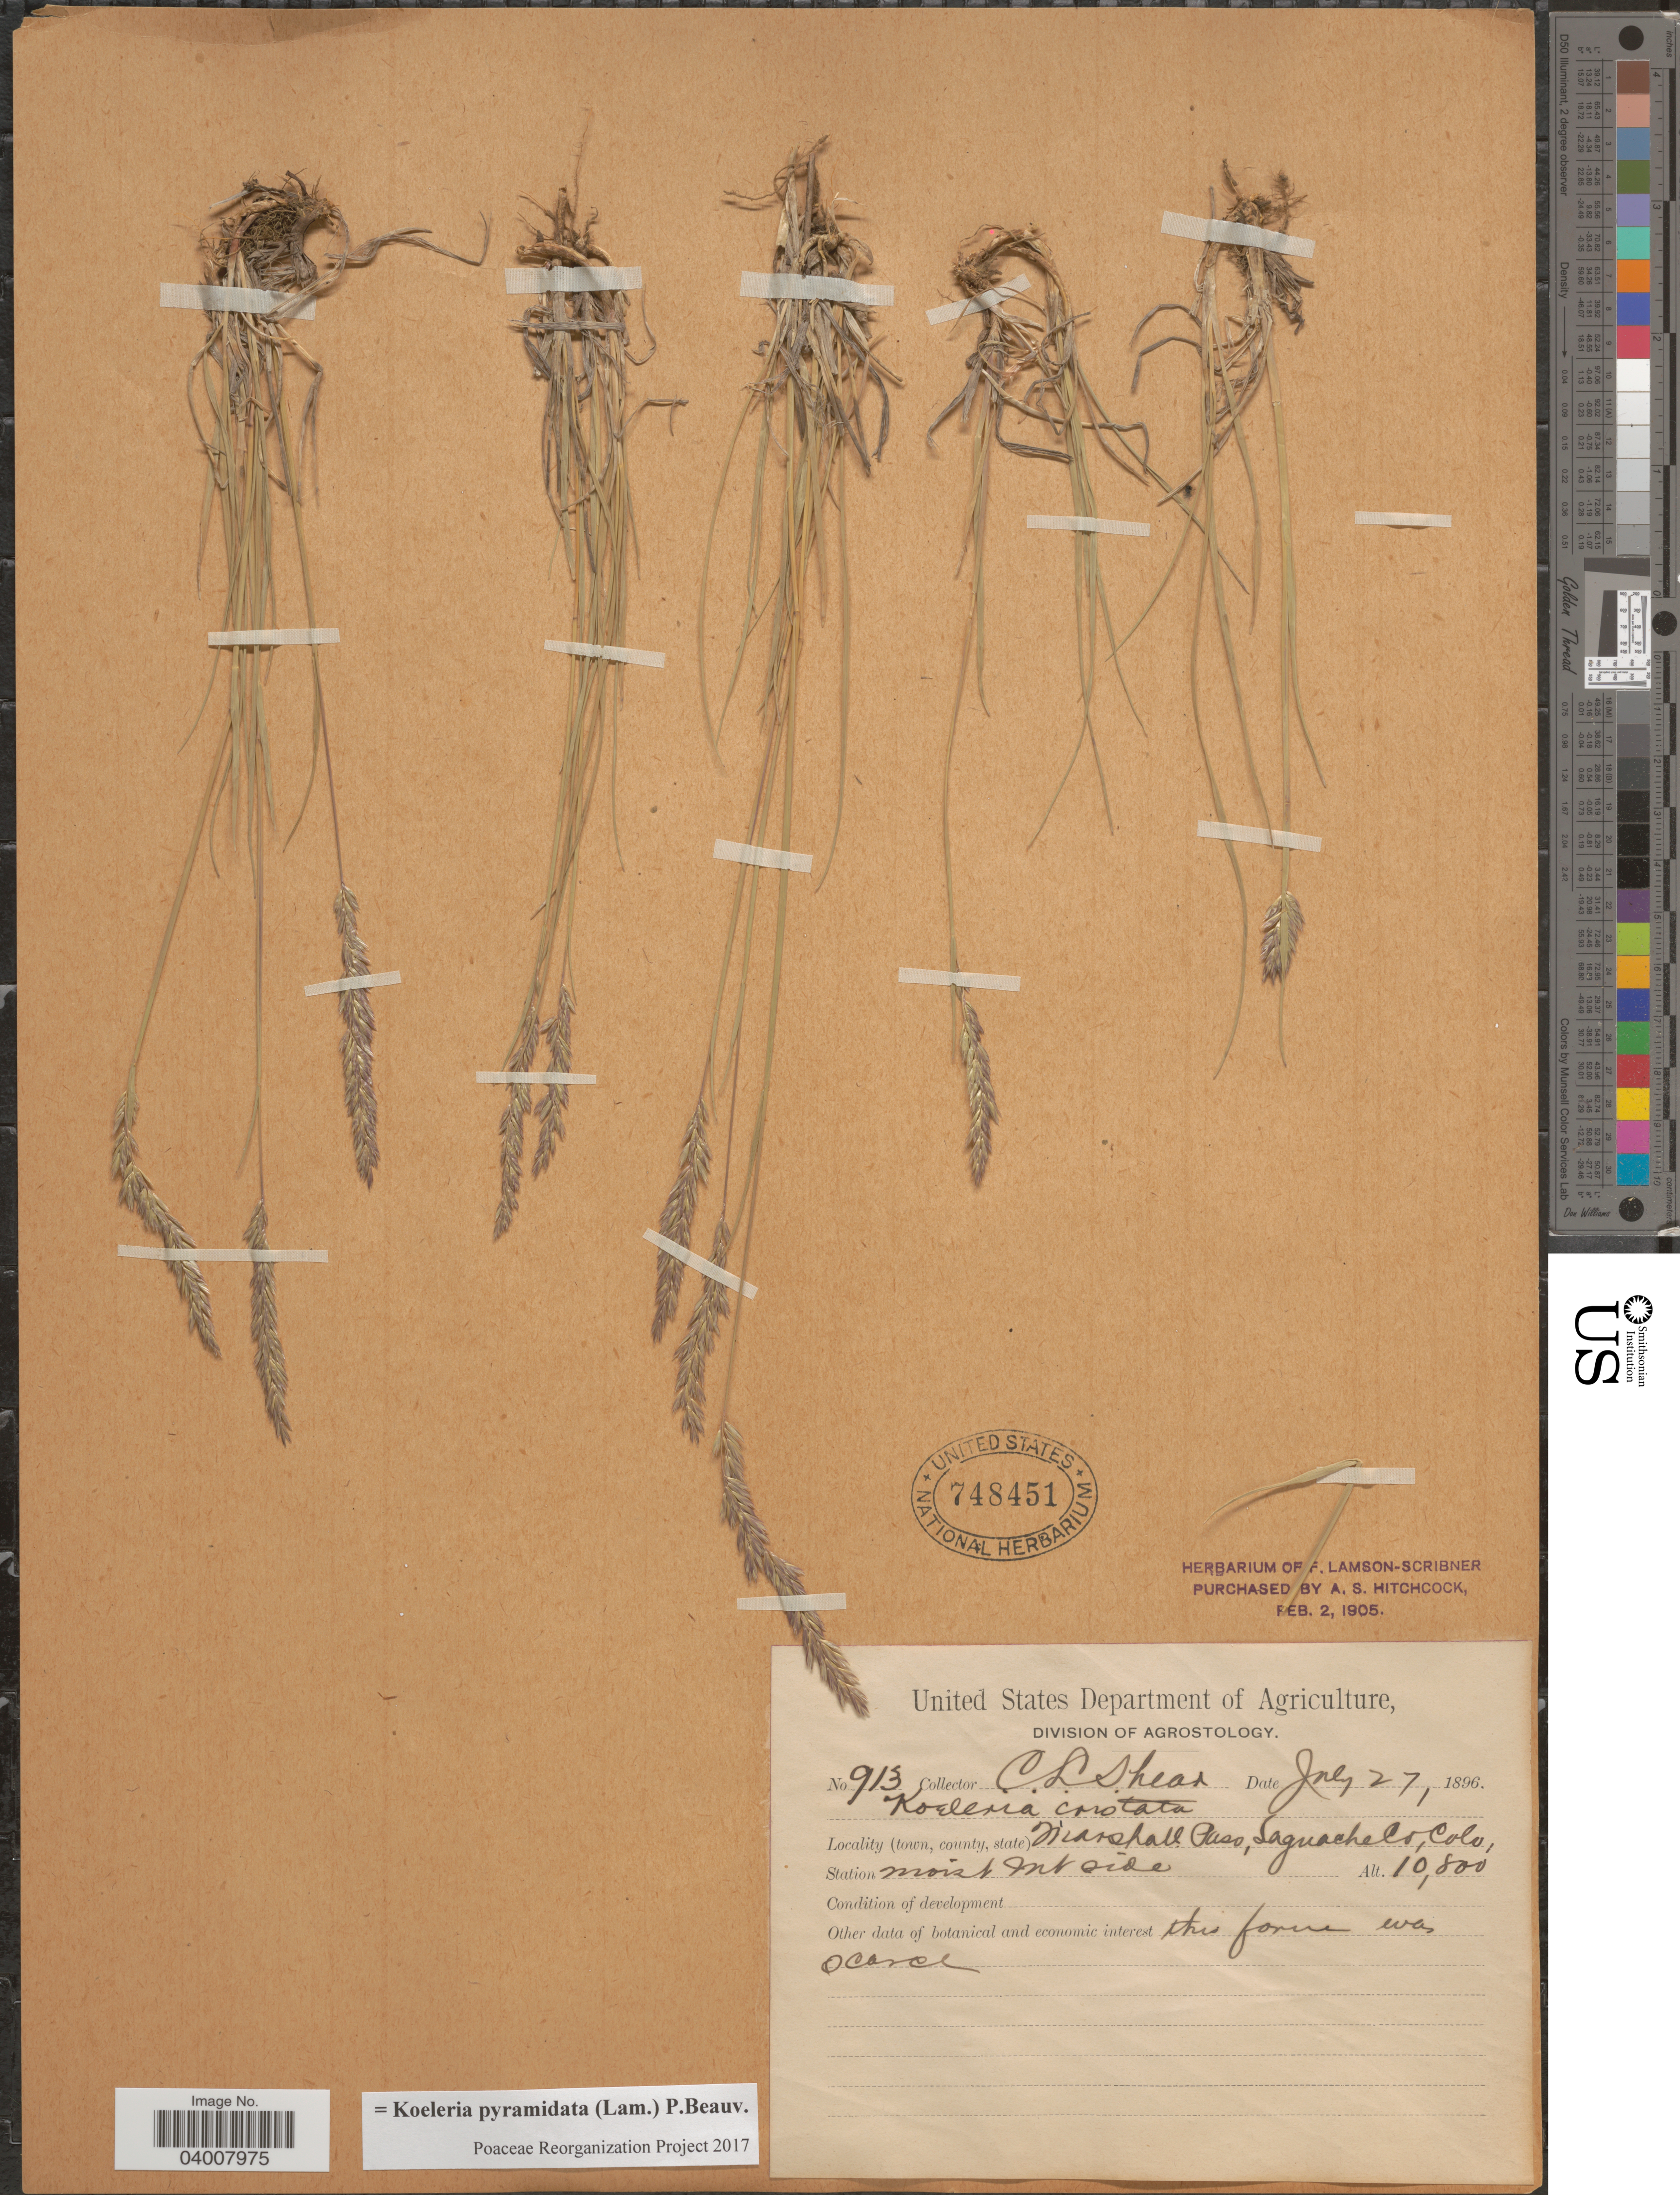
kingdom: Plantae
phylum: Tracheophyta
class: Liliopsida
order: Poales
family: Poaceae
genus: Koeleria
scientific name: Koeleria pyramidata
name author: (Lam.) P. Beauv.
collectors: C. L. Shear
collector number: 913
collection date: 1896-07-27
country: United States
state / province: Colorado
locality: Marshall Pass, Saguache Co.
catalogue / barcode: US 748451